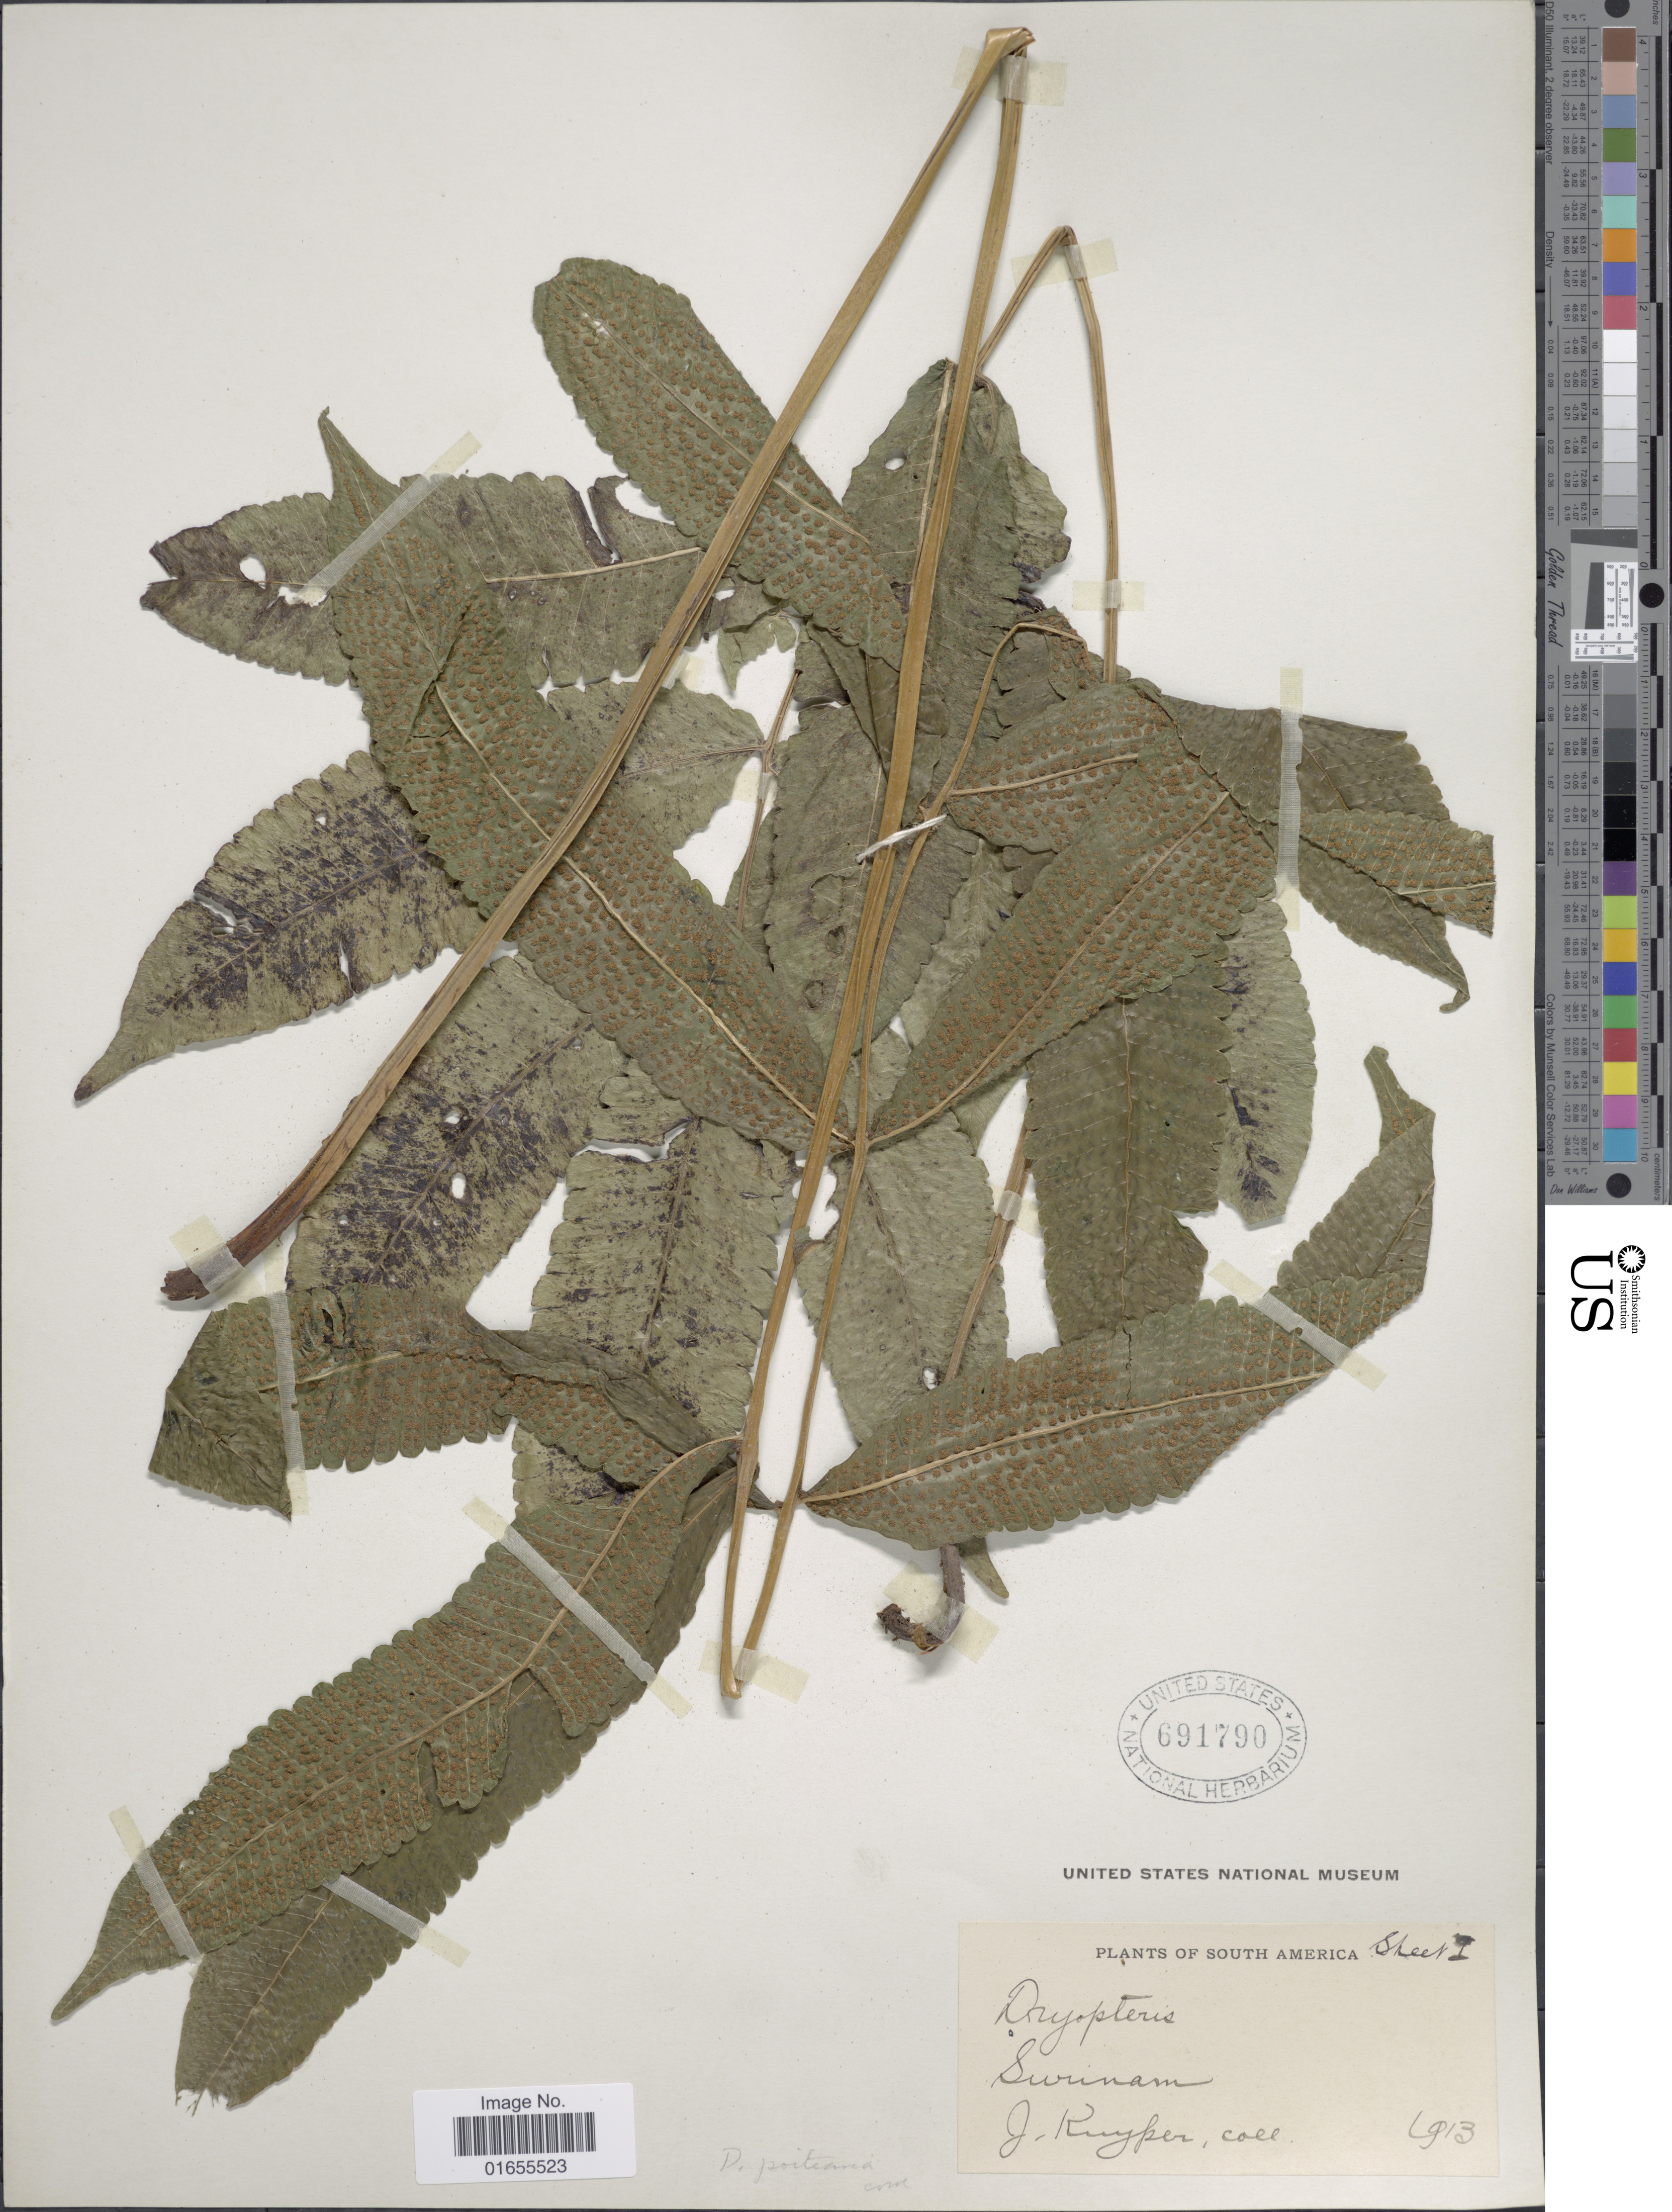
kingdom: Plantae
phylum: Tracheophyta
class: Polypodiopsida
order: Polypodiales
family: Thelypteridaceae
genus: Goniopteris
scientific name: Goniopteris poiteana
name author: (Bory) Ching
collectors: J. Kuyper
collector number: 1913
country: Suriname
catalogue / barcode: US 691790